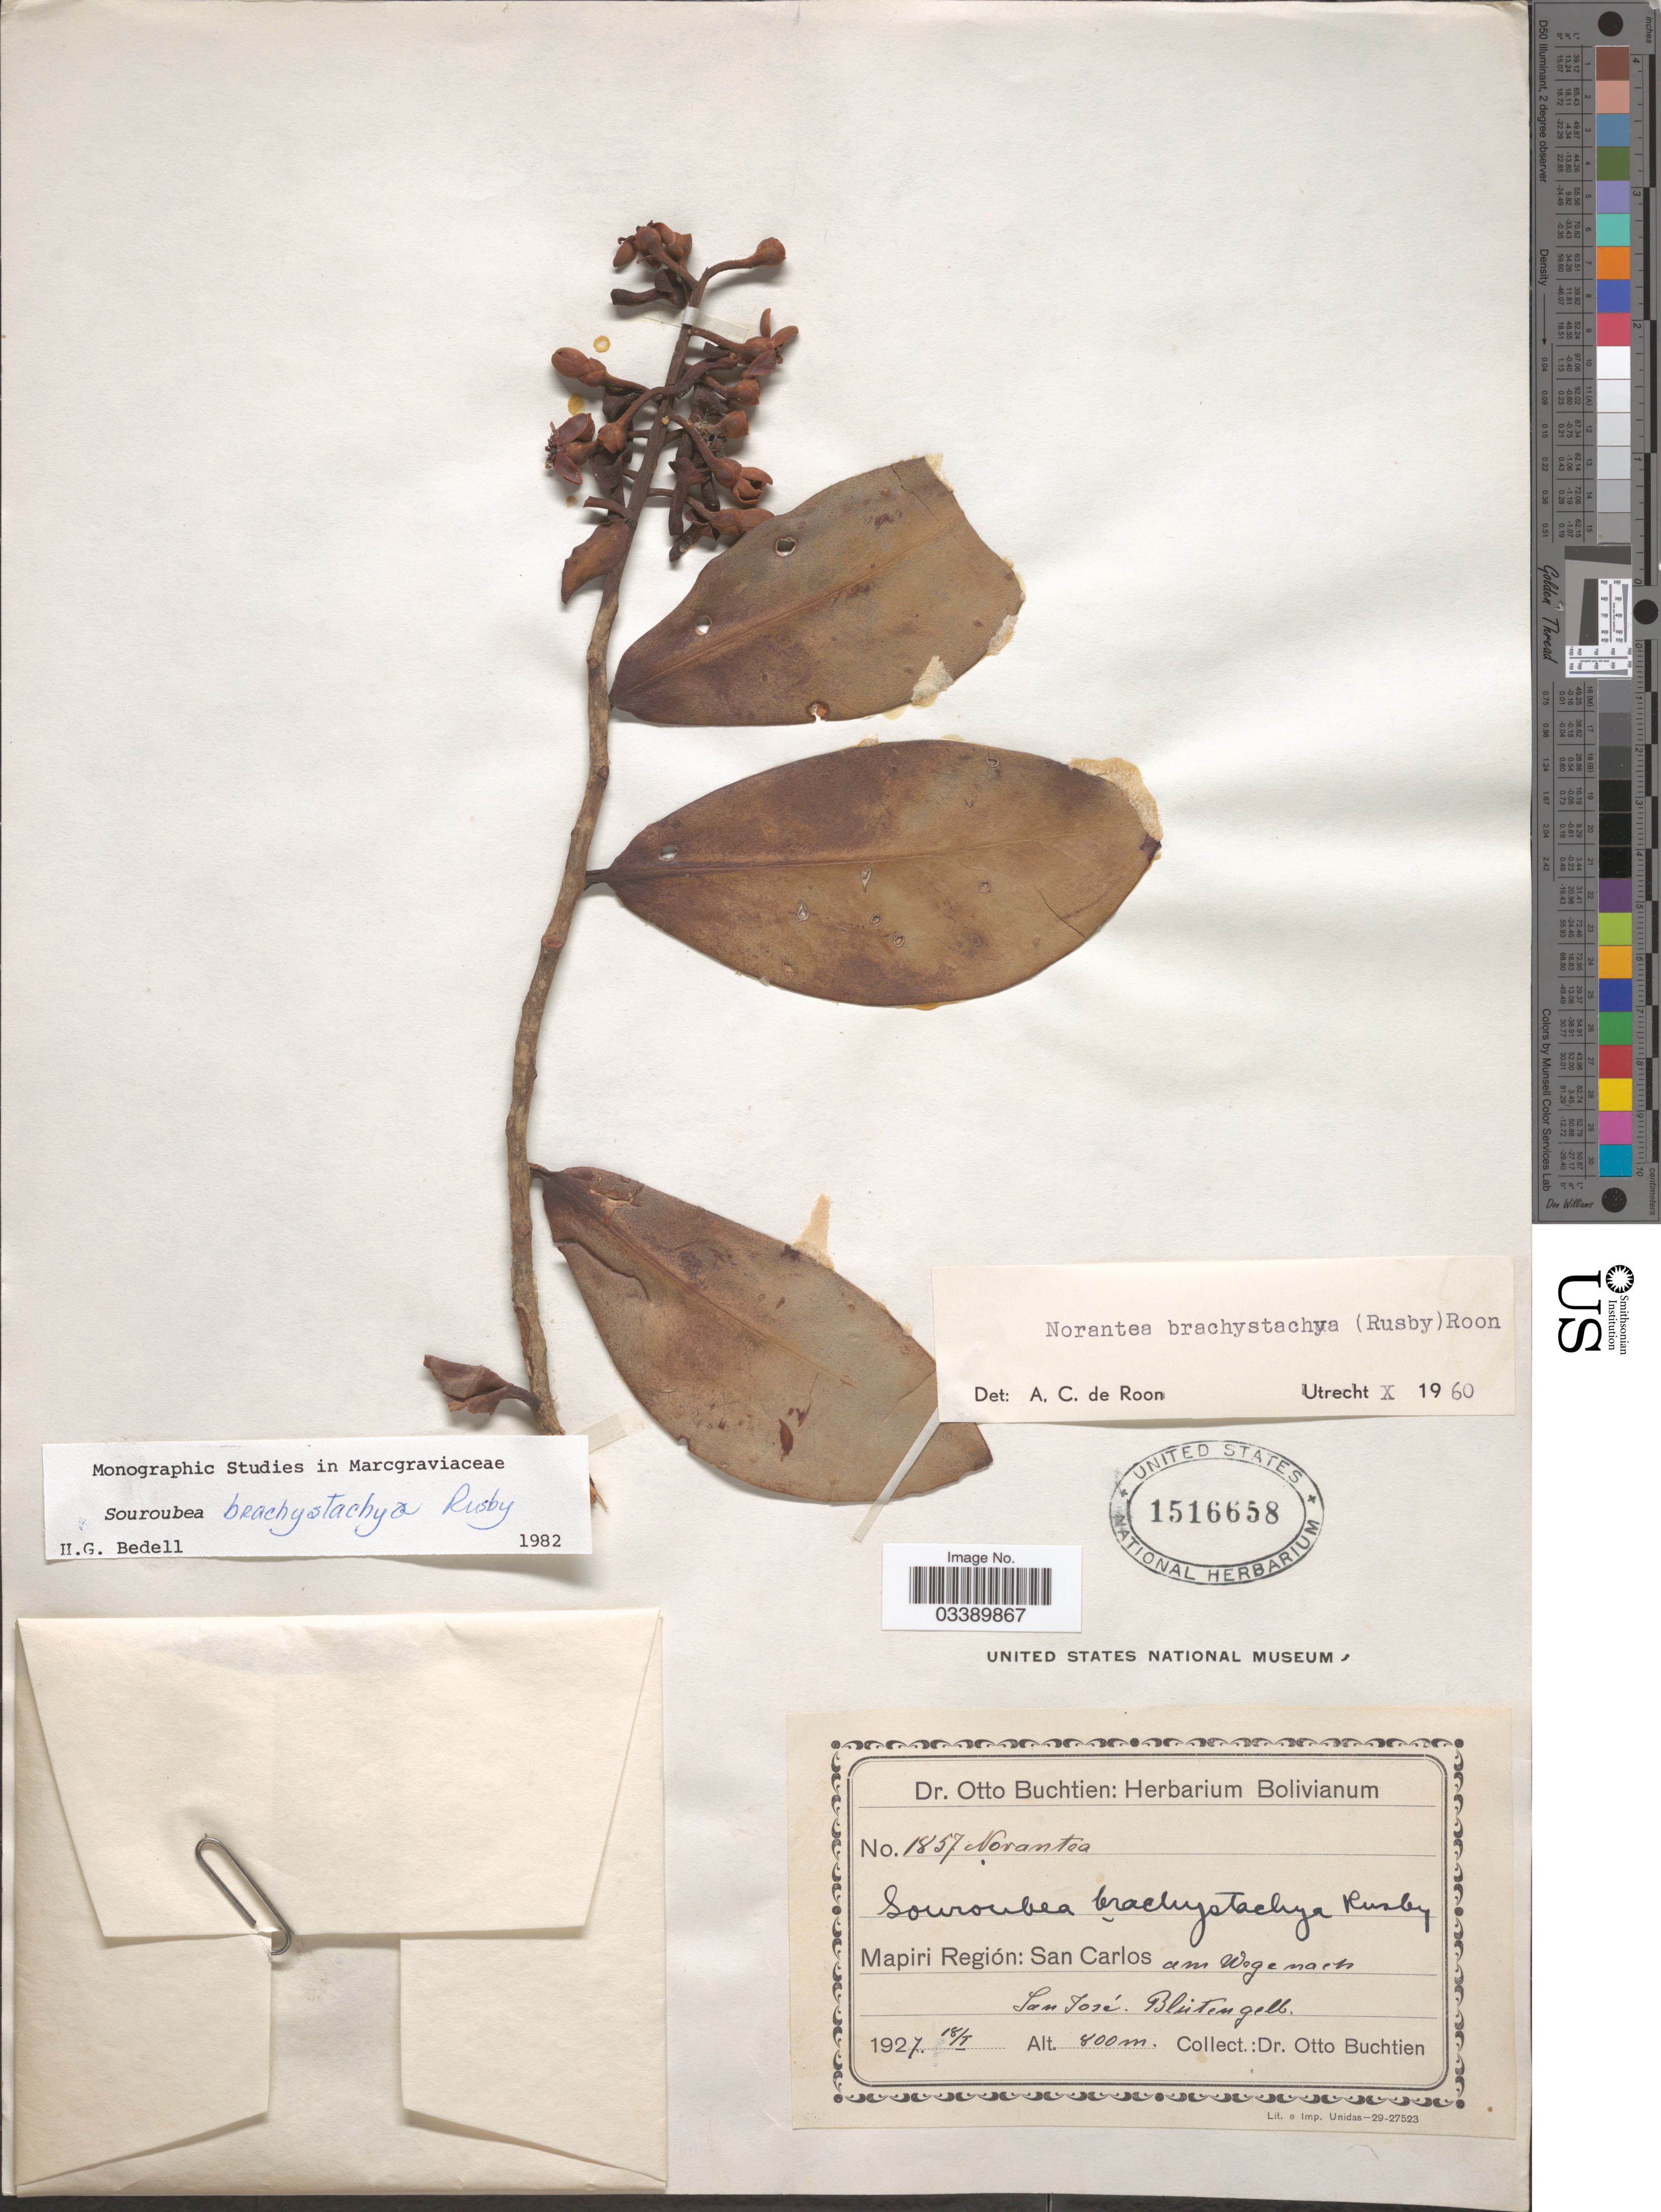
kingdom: Plantae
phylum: Tracheophyta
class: Magnoliopsida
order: Ericales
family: Marcgraviaceae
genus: Schwartzia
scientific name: Schwartzia weddelliana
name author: (Baill.) Bedell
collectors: O. Buchtien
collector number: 1857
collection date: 1927-01-18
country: Bolivia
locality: Mapiri Región: San Carlos am Wege nach San José.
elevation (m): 800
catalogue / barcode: US 1516658